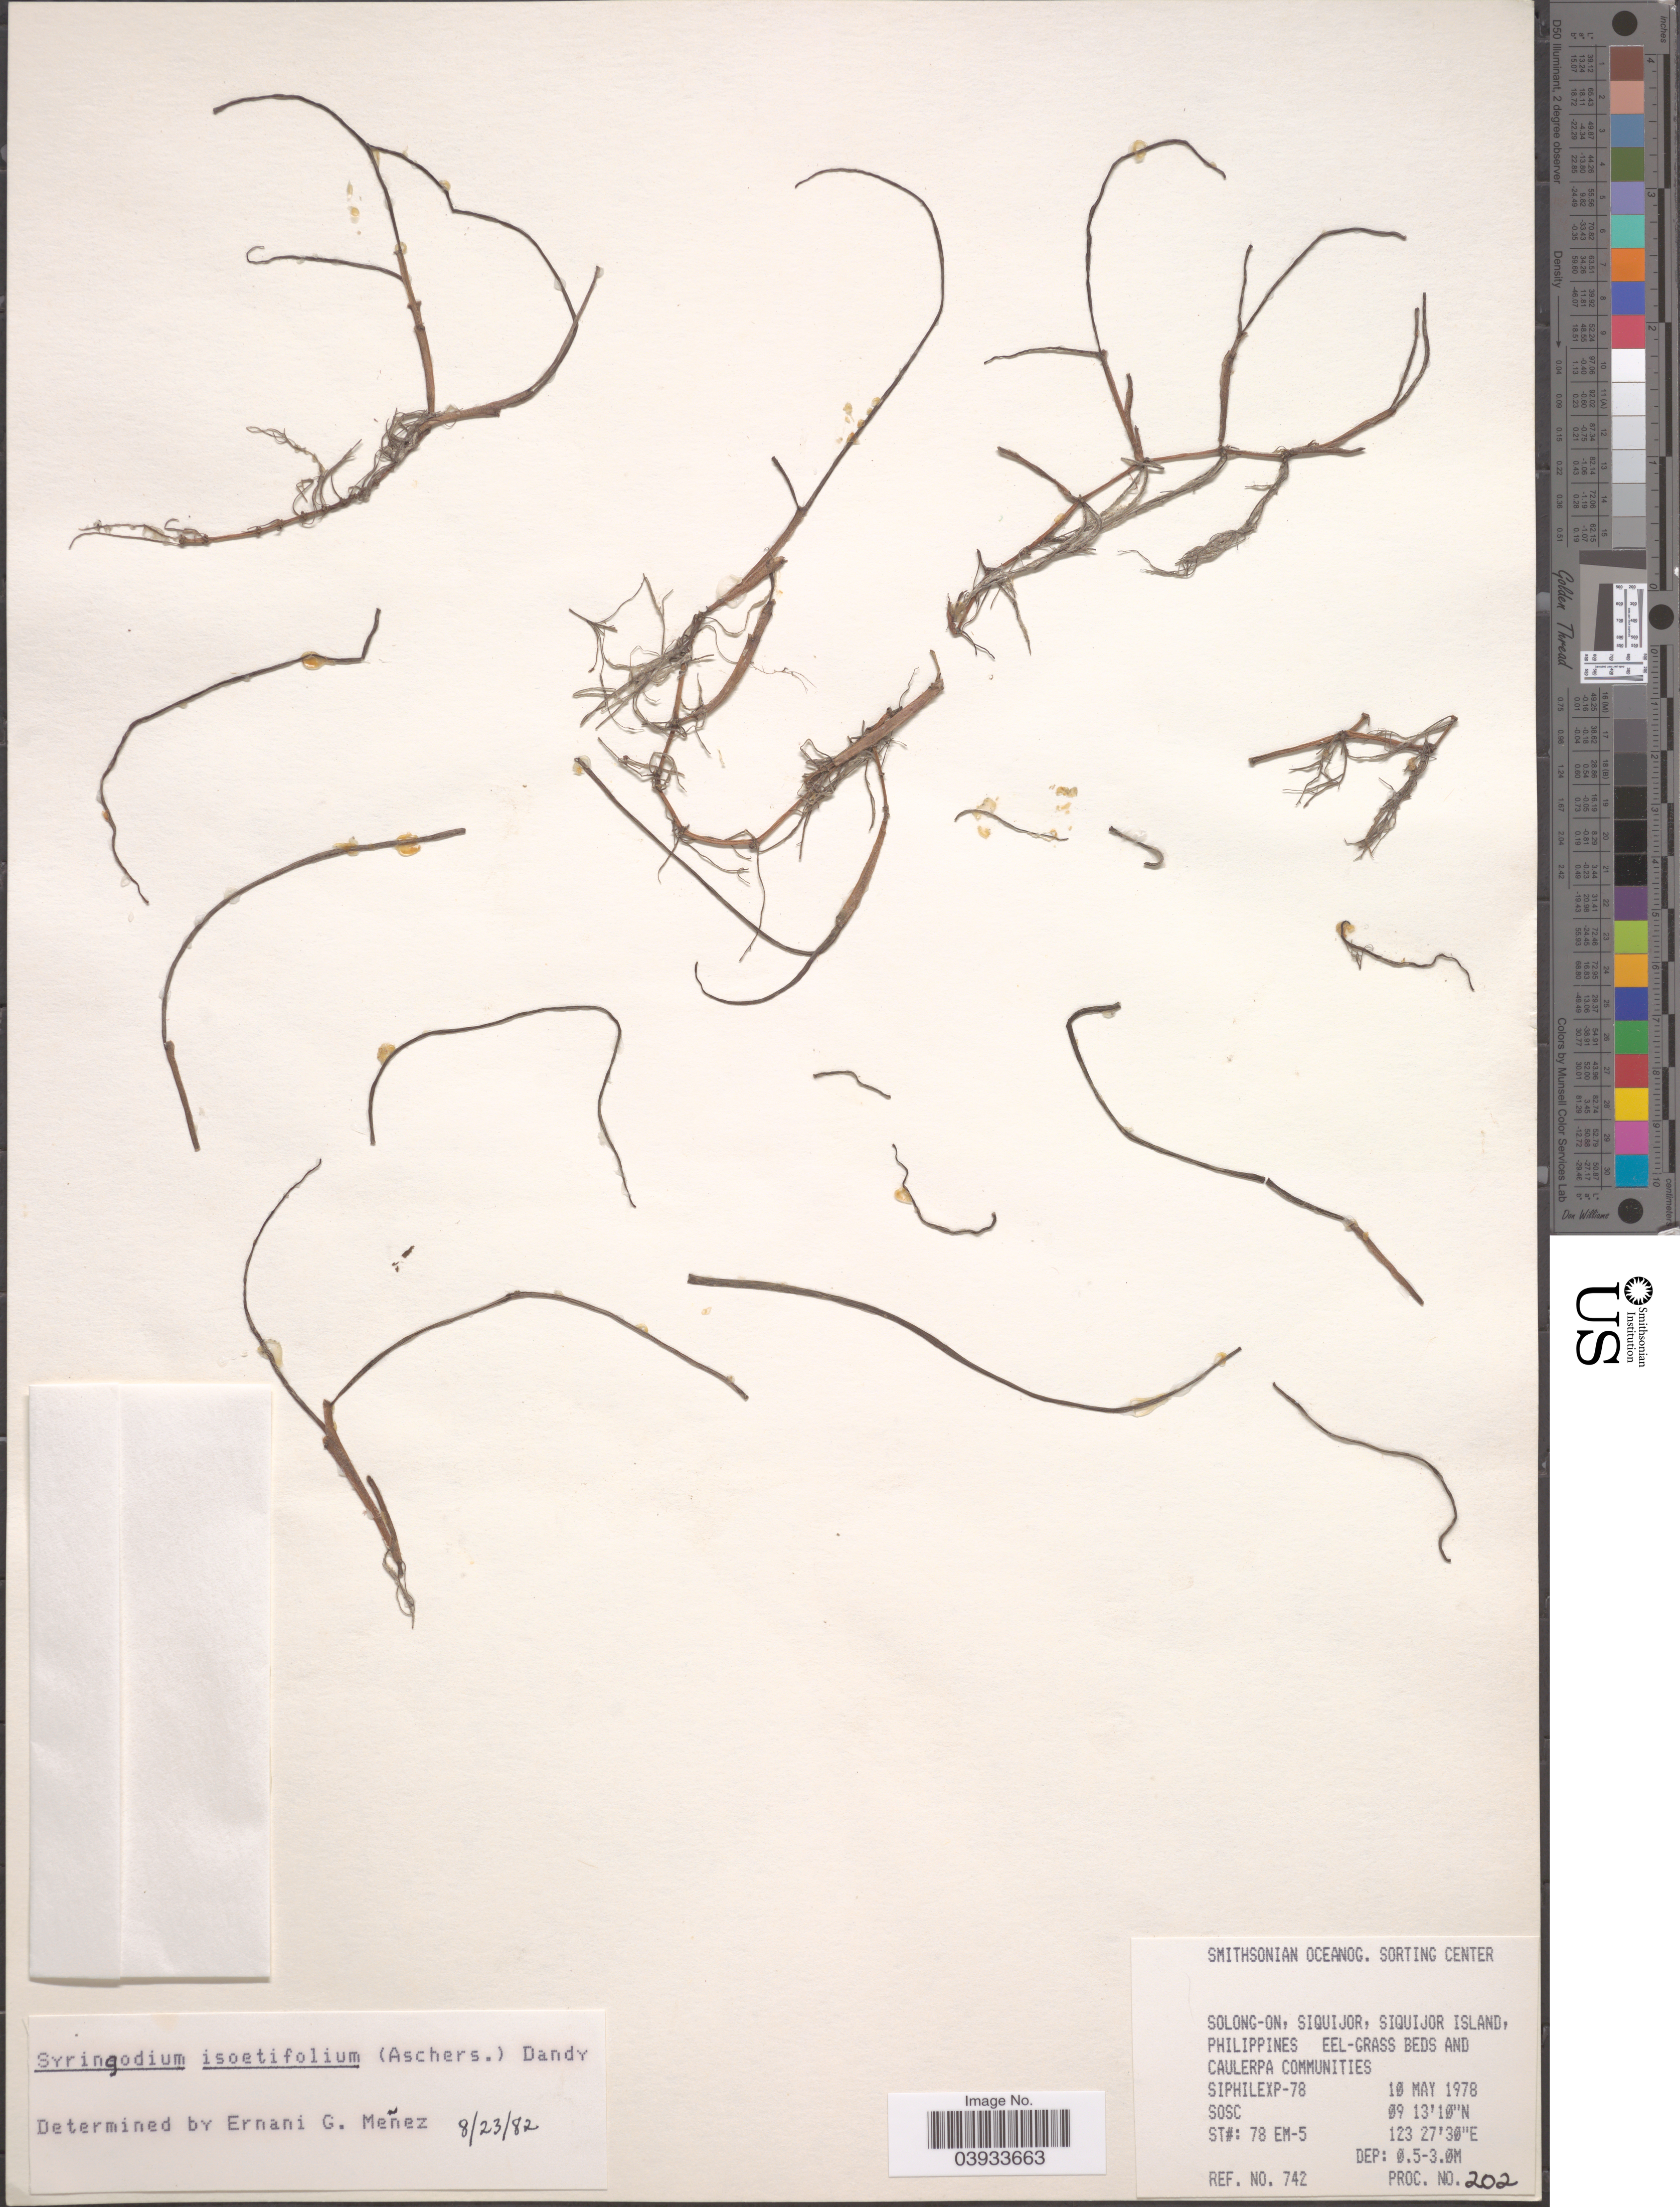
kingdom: Plantae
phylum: Tracheophyta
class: Liliopsida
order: Alismatales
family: Cymodoceaceae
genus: Syringodium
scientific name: Syringodium isoetifolium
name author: (Asch.) Dandy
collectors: SOSC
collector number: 742/202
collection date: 1978-05-10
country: Philippines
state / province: Central Visayas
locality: Solong-on, Siquijor, Siquijor Island.